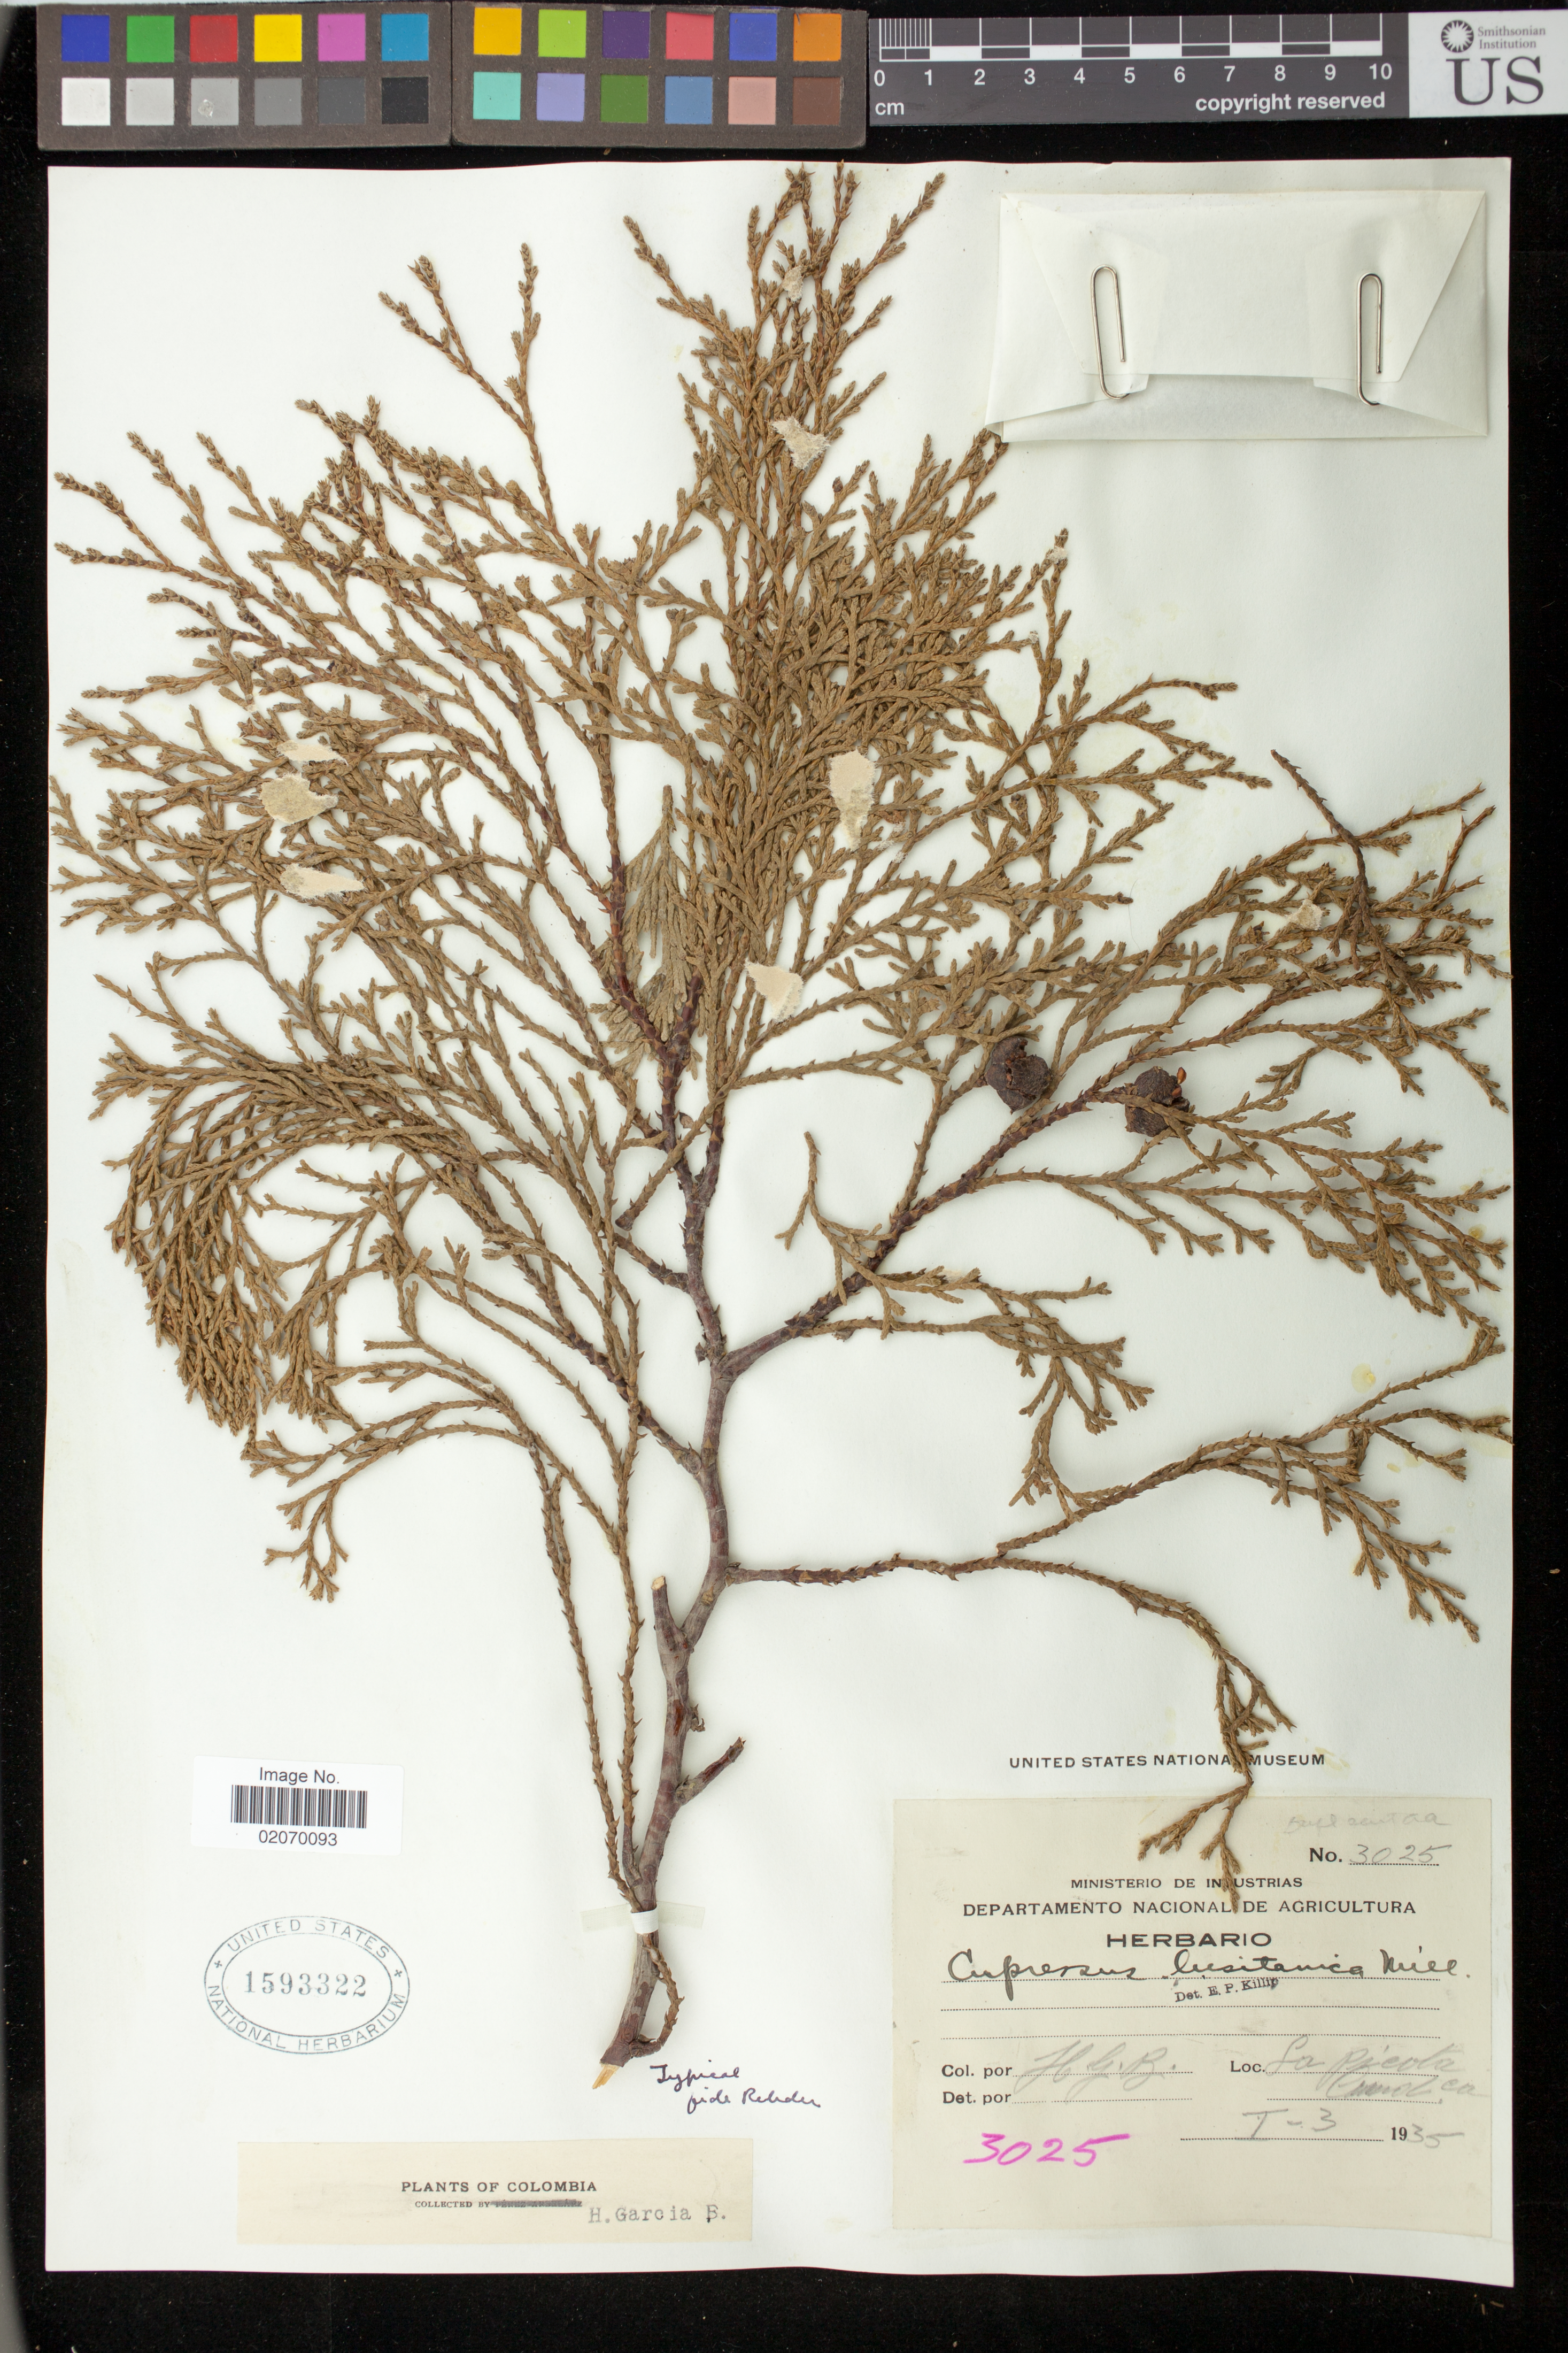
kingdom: Plantae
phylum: Tracheophyta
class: Pinopsida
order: Pinales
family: Cupressaceae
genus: Hesperocyparis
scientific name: Hesperocyparis lusitanica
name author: (Miller) Bartel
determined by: (US) Smithsonian Institution - National Museum of Natural History - Department of Botany (UNITED STATES)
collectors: H. García B.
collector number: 3025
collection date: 1935-01-03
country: Colombia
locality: La Piedra Del Peñol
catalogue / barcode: US 1593322